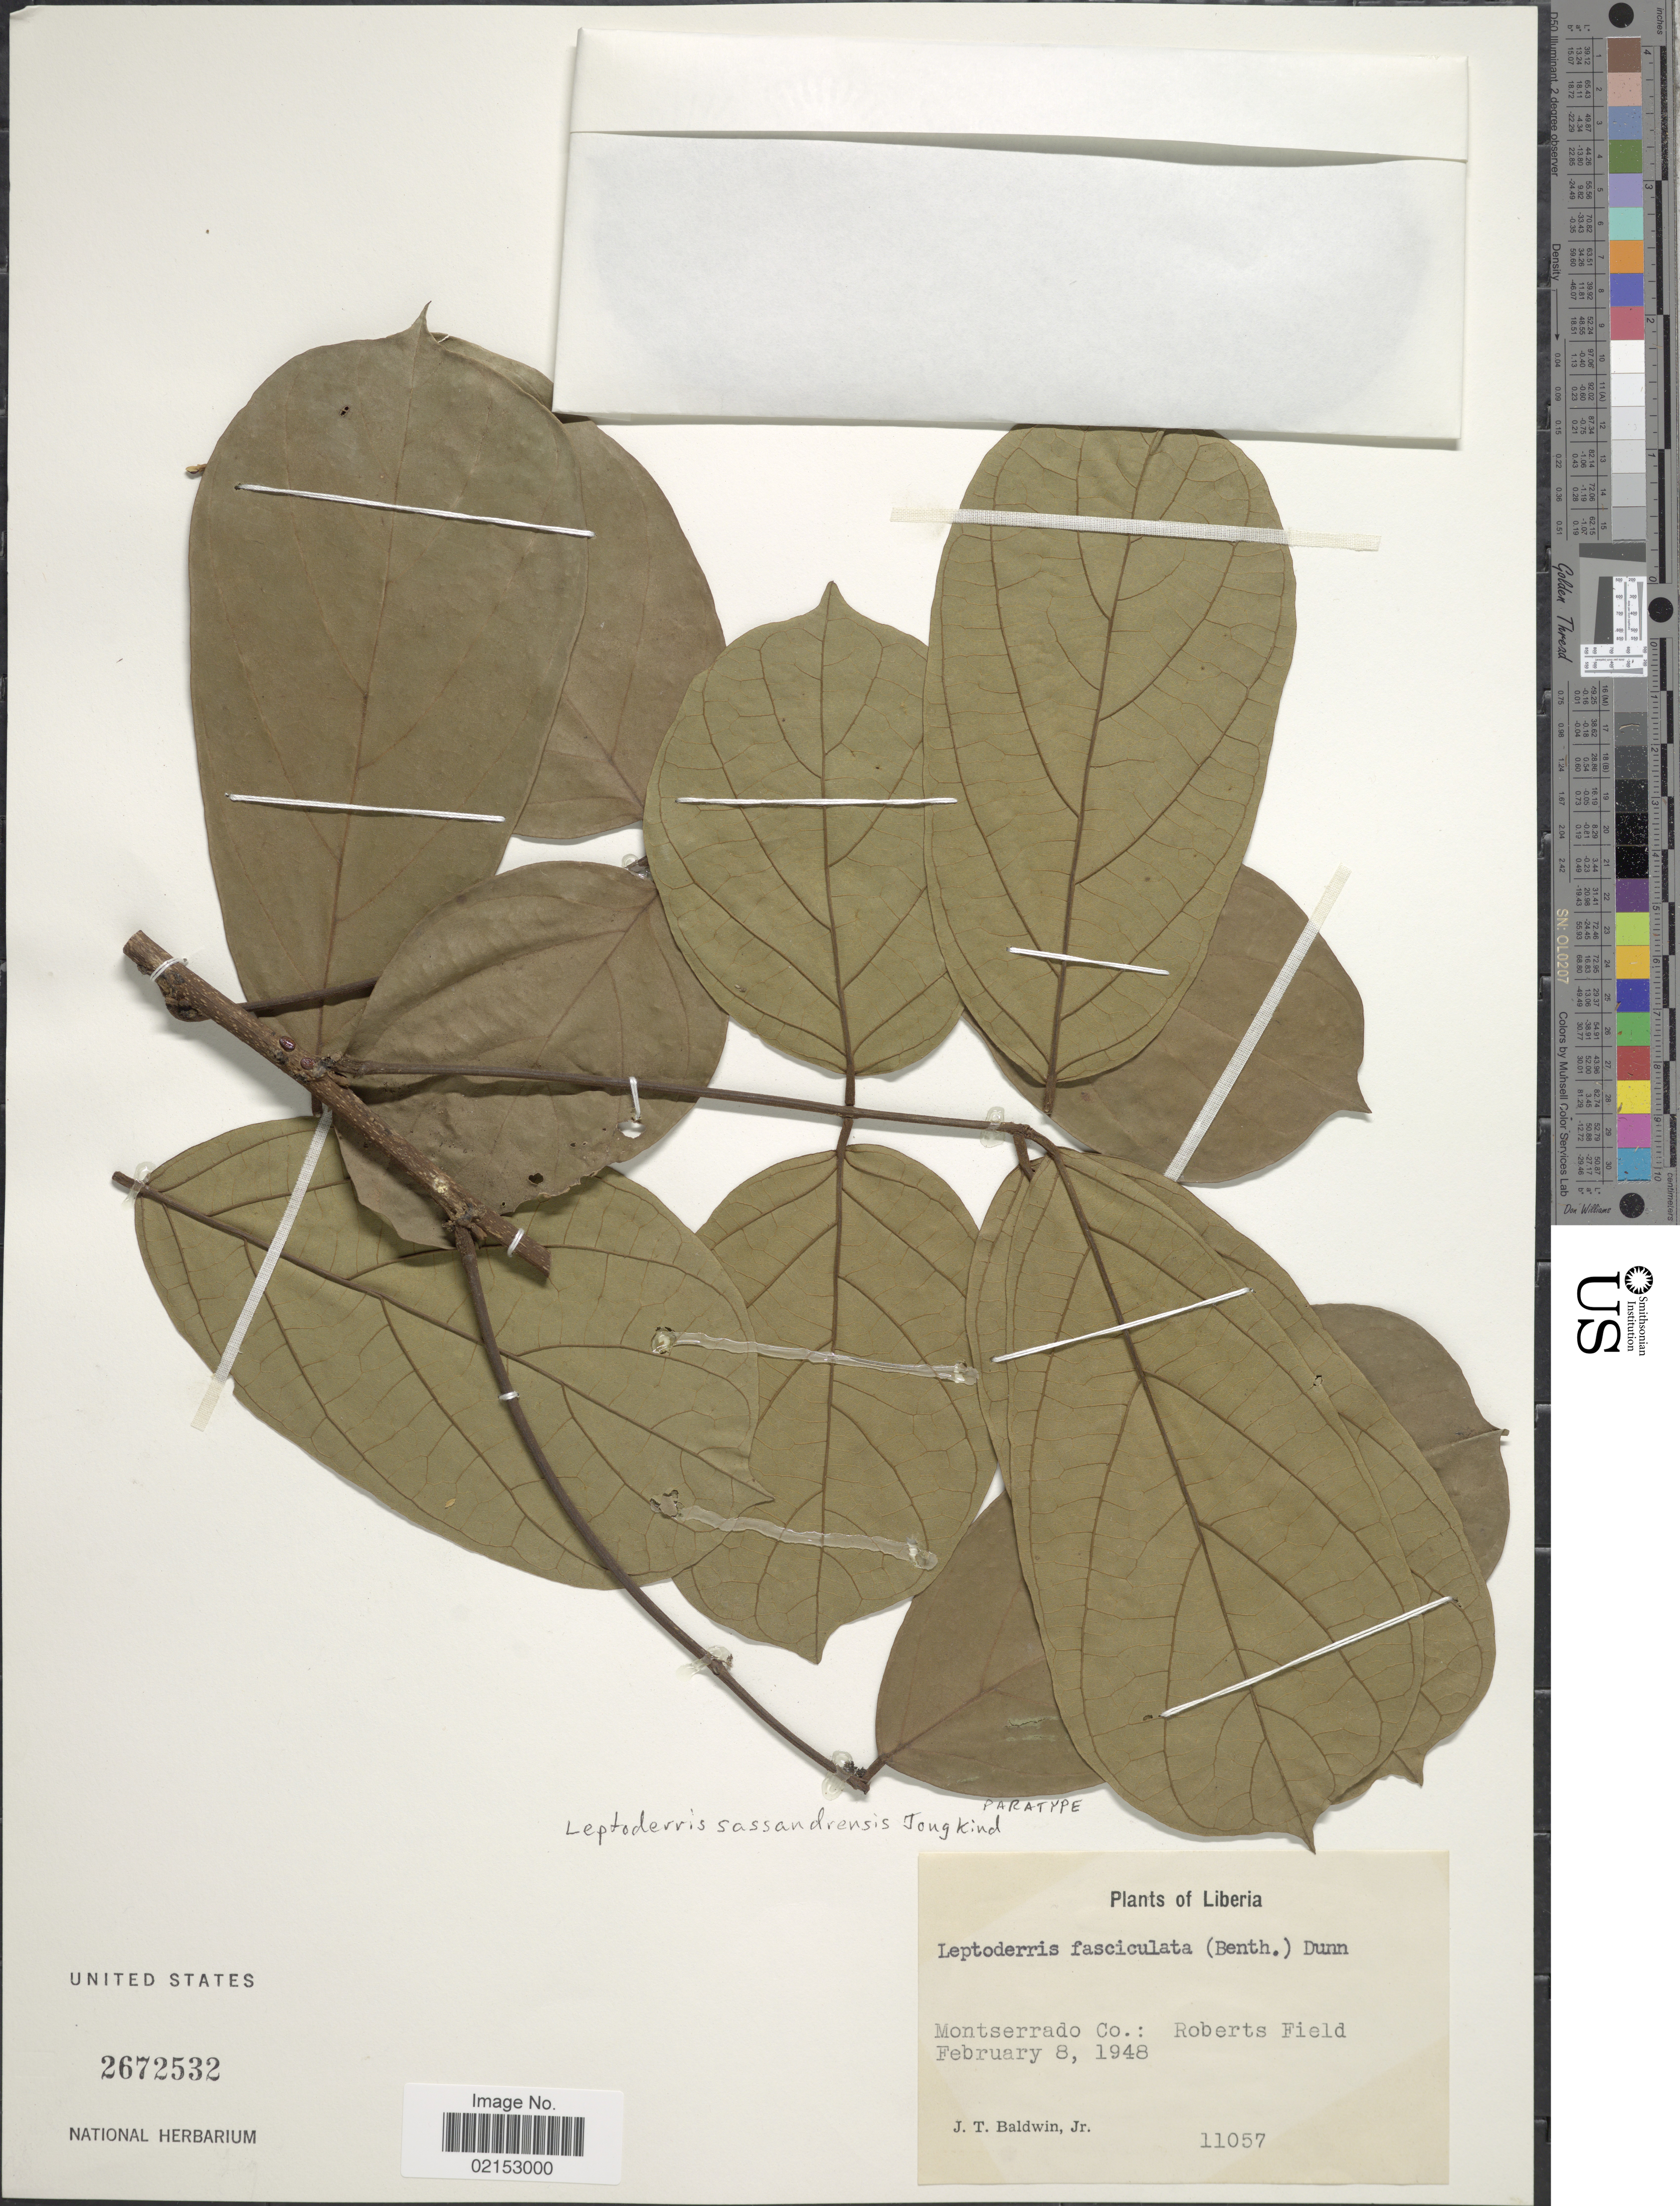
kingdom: Plantae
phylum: Tracheophyta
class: Magnoliopsida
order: Fabales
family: Fabaceae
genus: Leptoderris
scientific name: Leptoderris sassandrensis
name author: Jongkind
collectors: J. T. Baldwin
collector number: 11057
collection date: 1948-02-08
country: Liberia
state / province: Montserrado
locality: Montserrado Co.: Roberts Field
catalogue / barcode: US 2672532